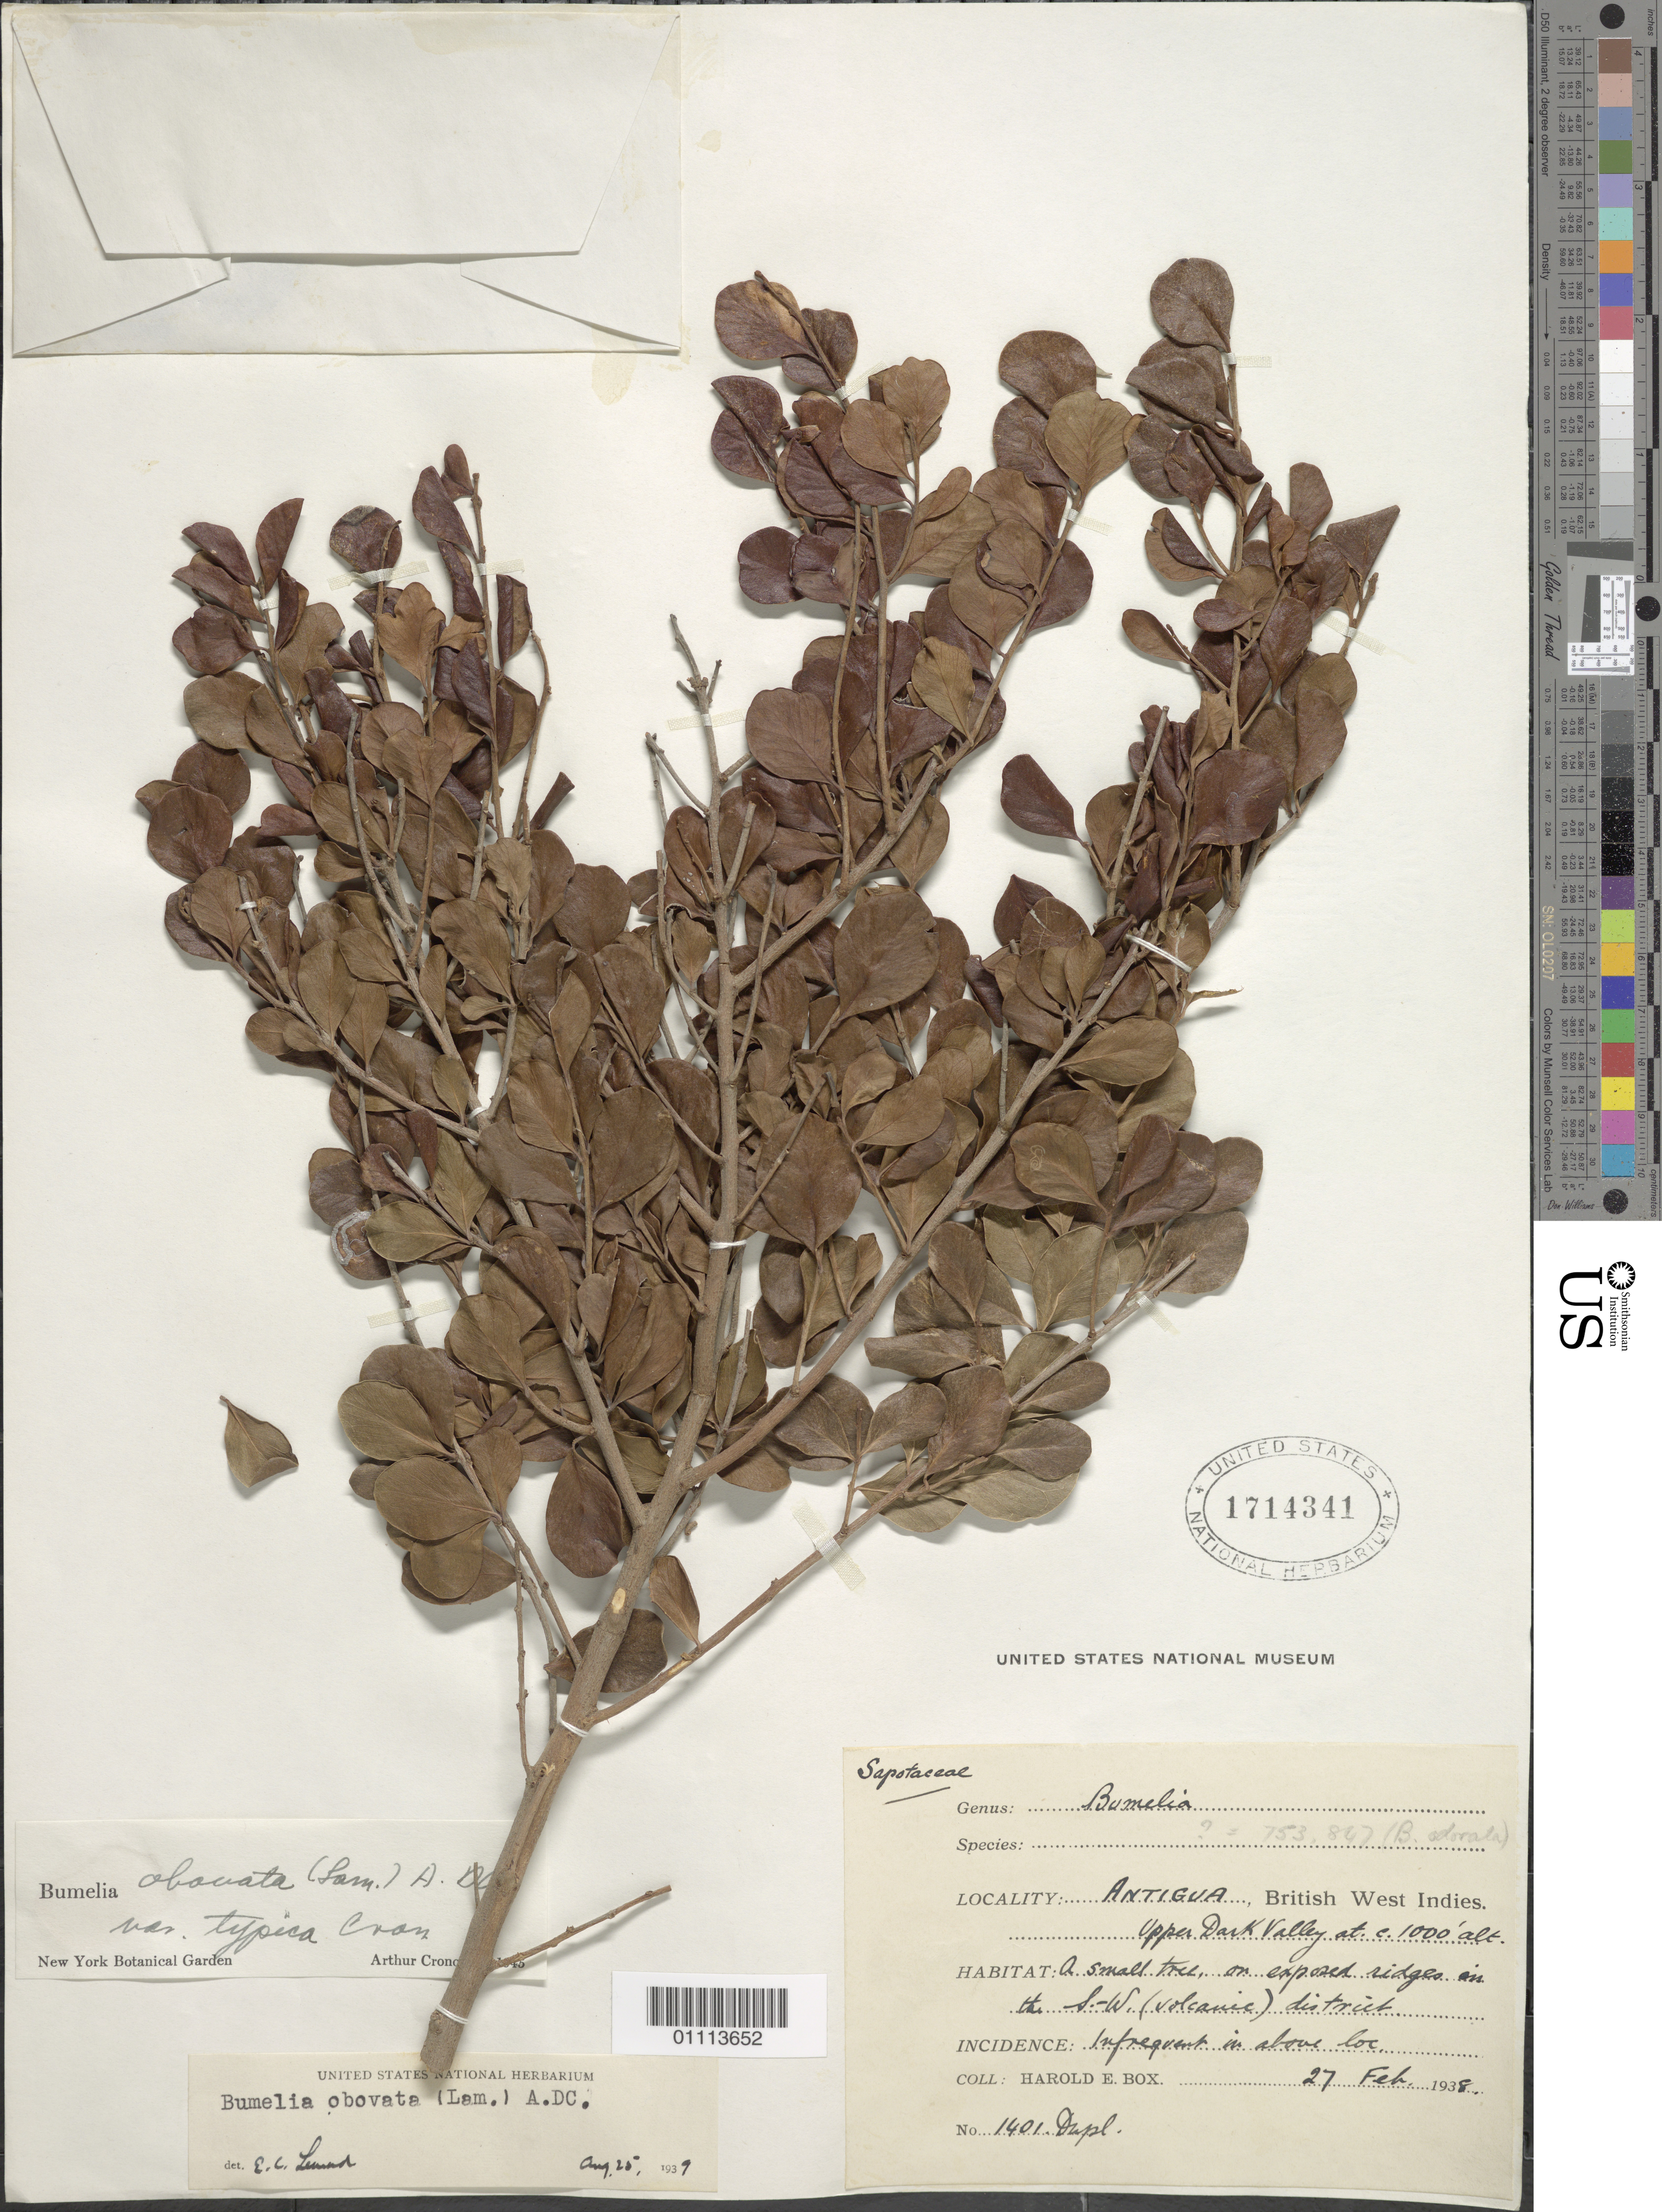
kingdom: Plantae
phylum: Tracheophyta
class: Magnoliopsida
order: Ericales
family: Sapotaceae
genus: Sideroxylon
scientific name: Sideroxylon obovatum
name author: Lam.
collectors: H. E. Box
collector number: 1401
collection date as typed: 27 Feb 1938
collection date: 1938-02-27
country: Antigua and Barbuda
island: Antigua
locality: Upper Dark Valley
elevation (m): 305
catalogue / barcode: US 1714341